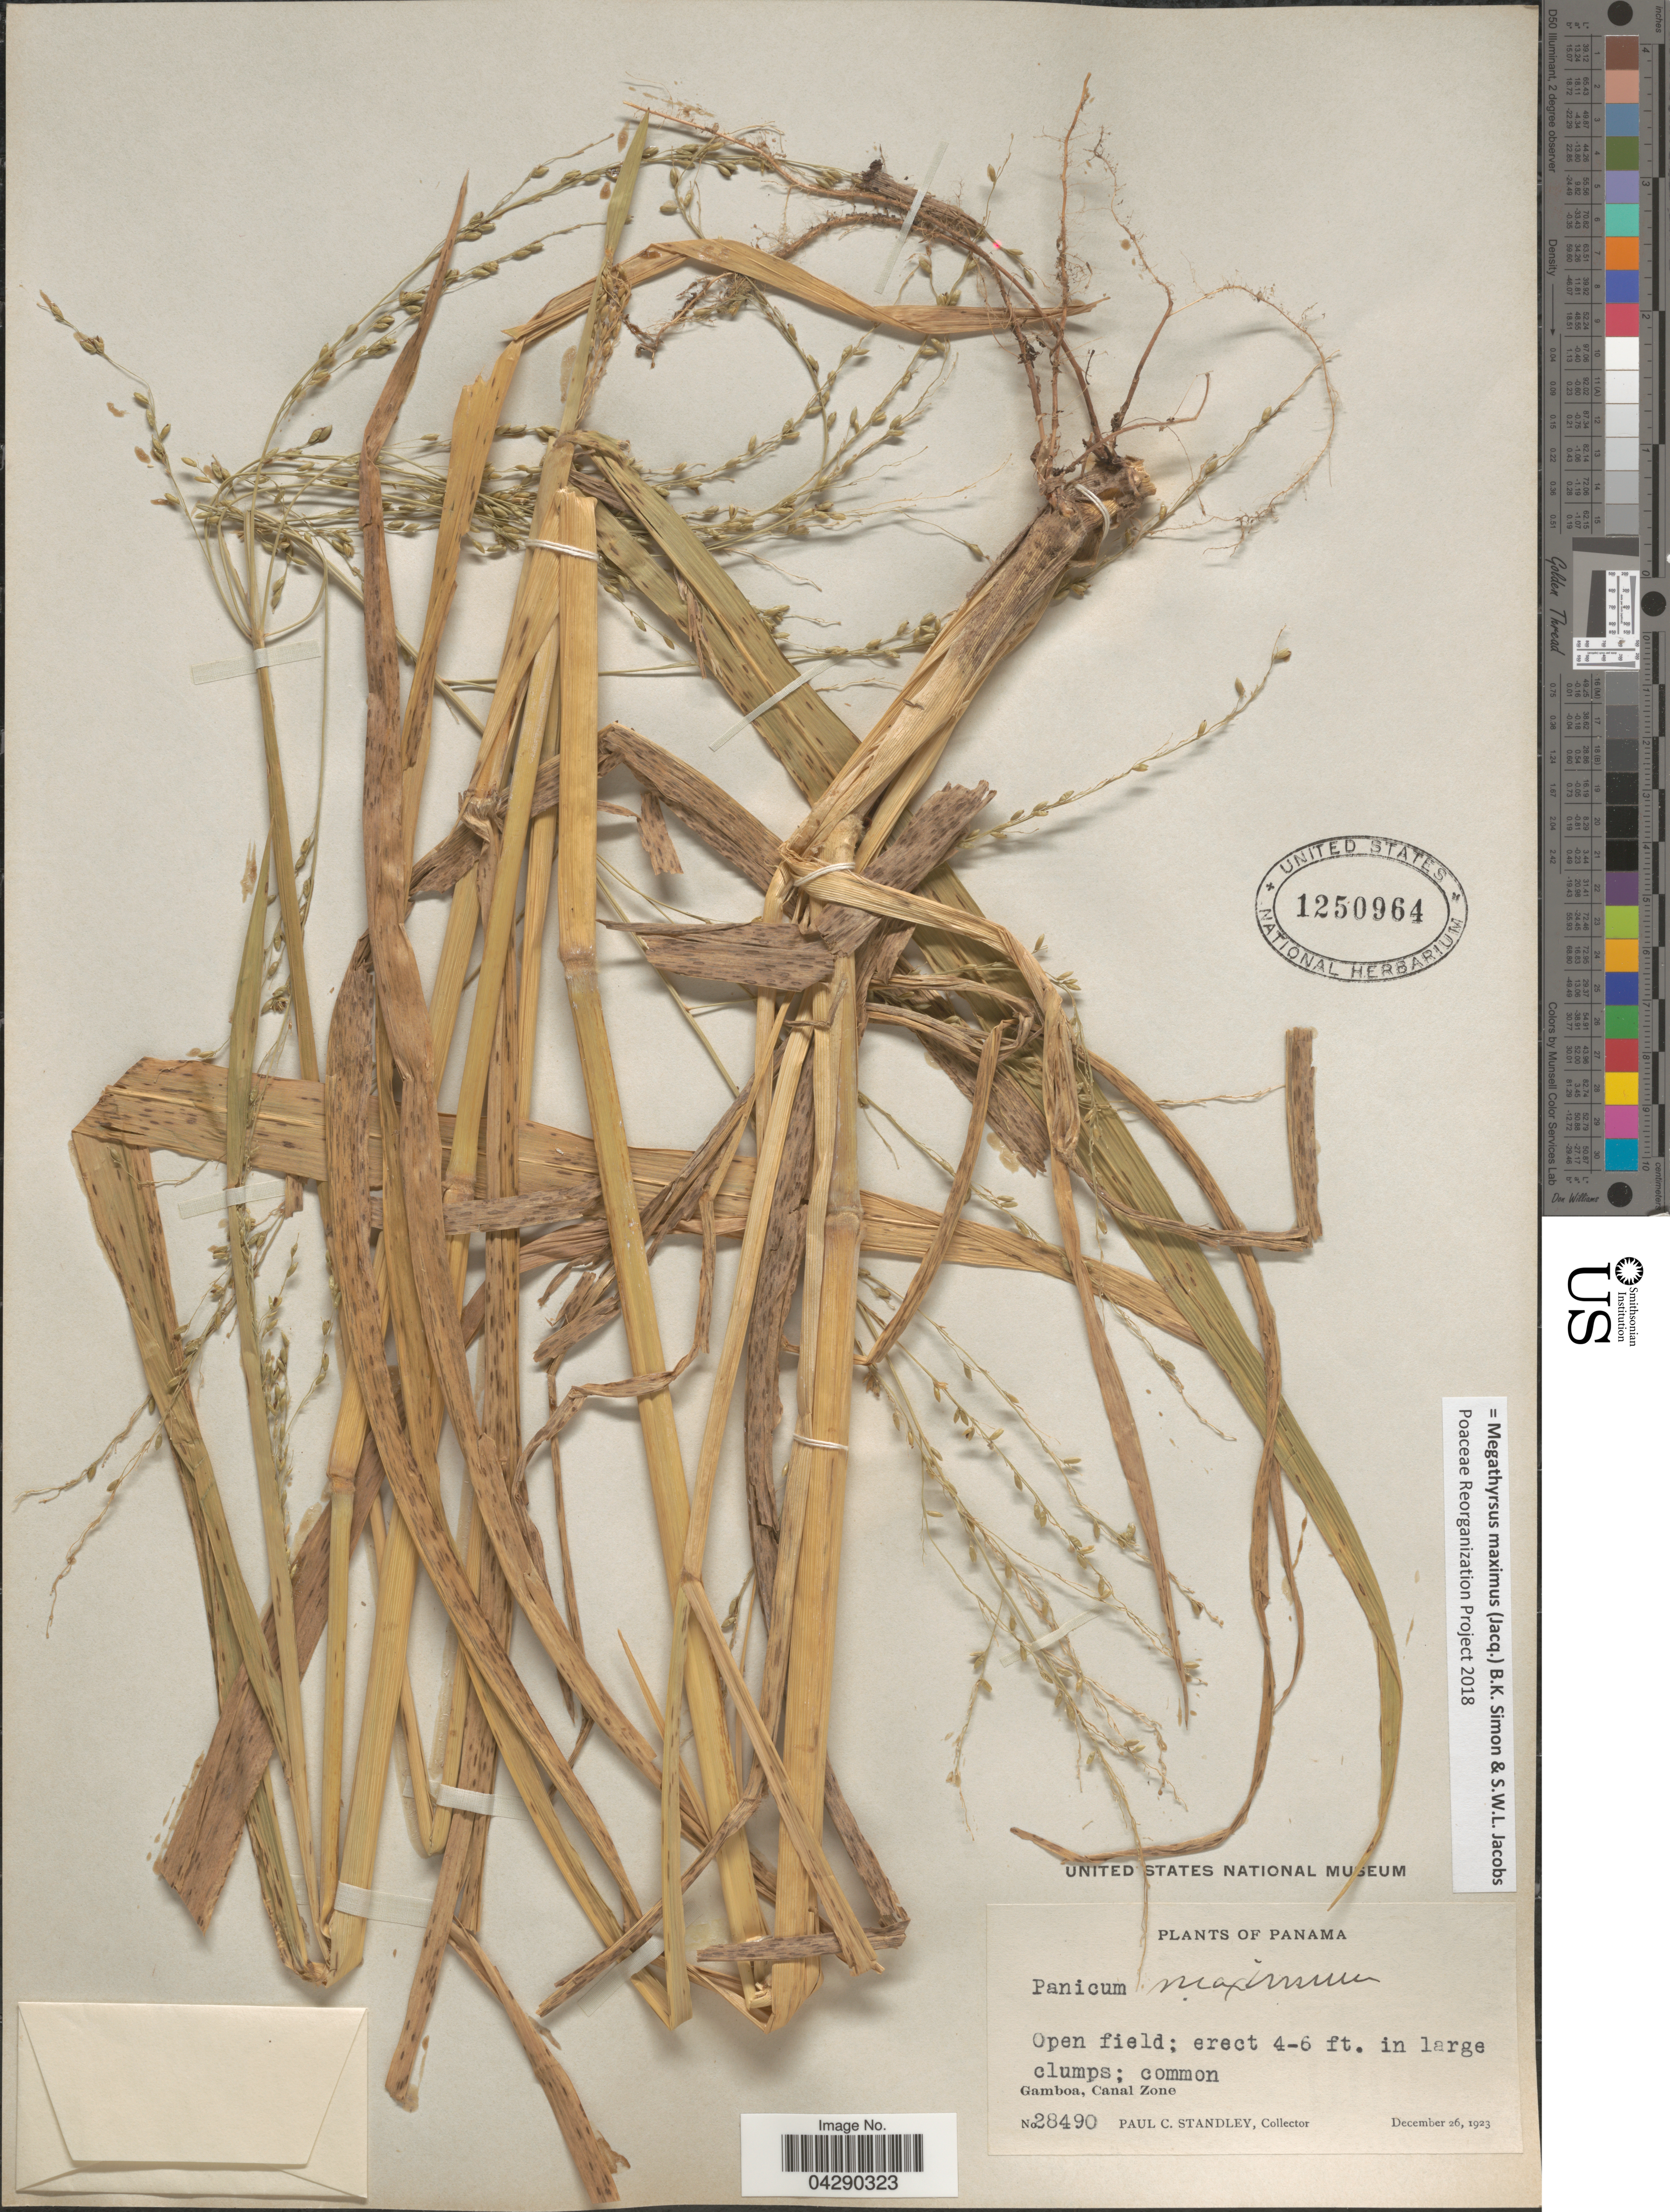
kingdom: Plantae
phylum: Tracheophyta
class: Liliopsida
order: Poales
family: Poaceae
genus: Megathyrsus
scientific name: Megathyrsus maximus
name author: (Jacq.) B.K. Simon & S.W.L. Jacobs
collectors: P. C. Standley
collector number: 28490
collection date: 1923-12-26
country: Panama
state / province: Colón / Panamá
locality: Gamboa, Canal Zone.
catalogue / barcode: US 1250964